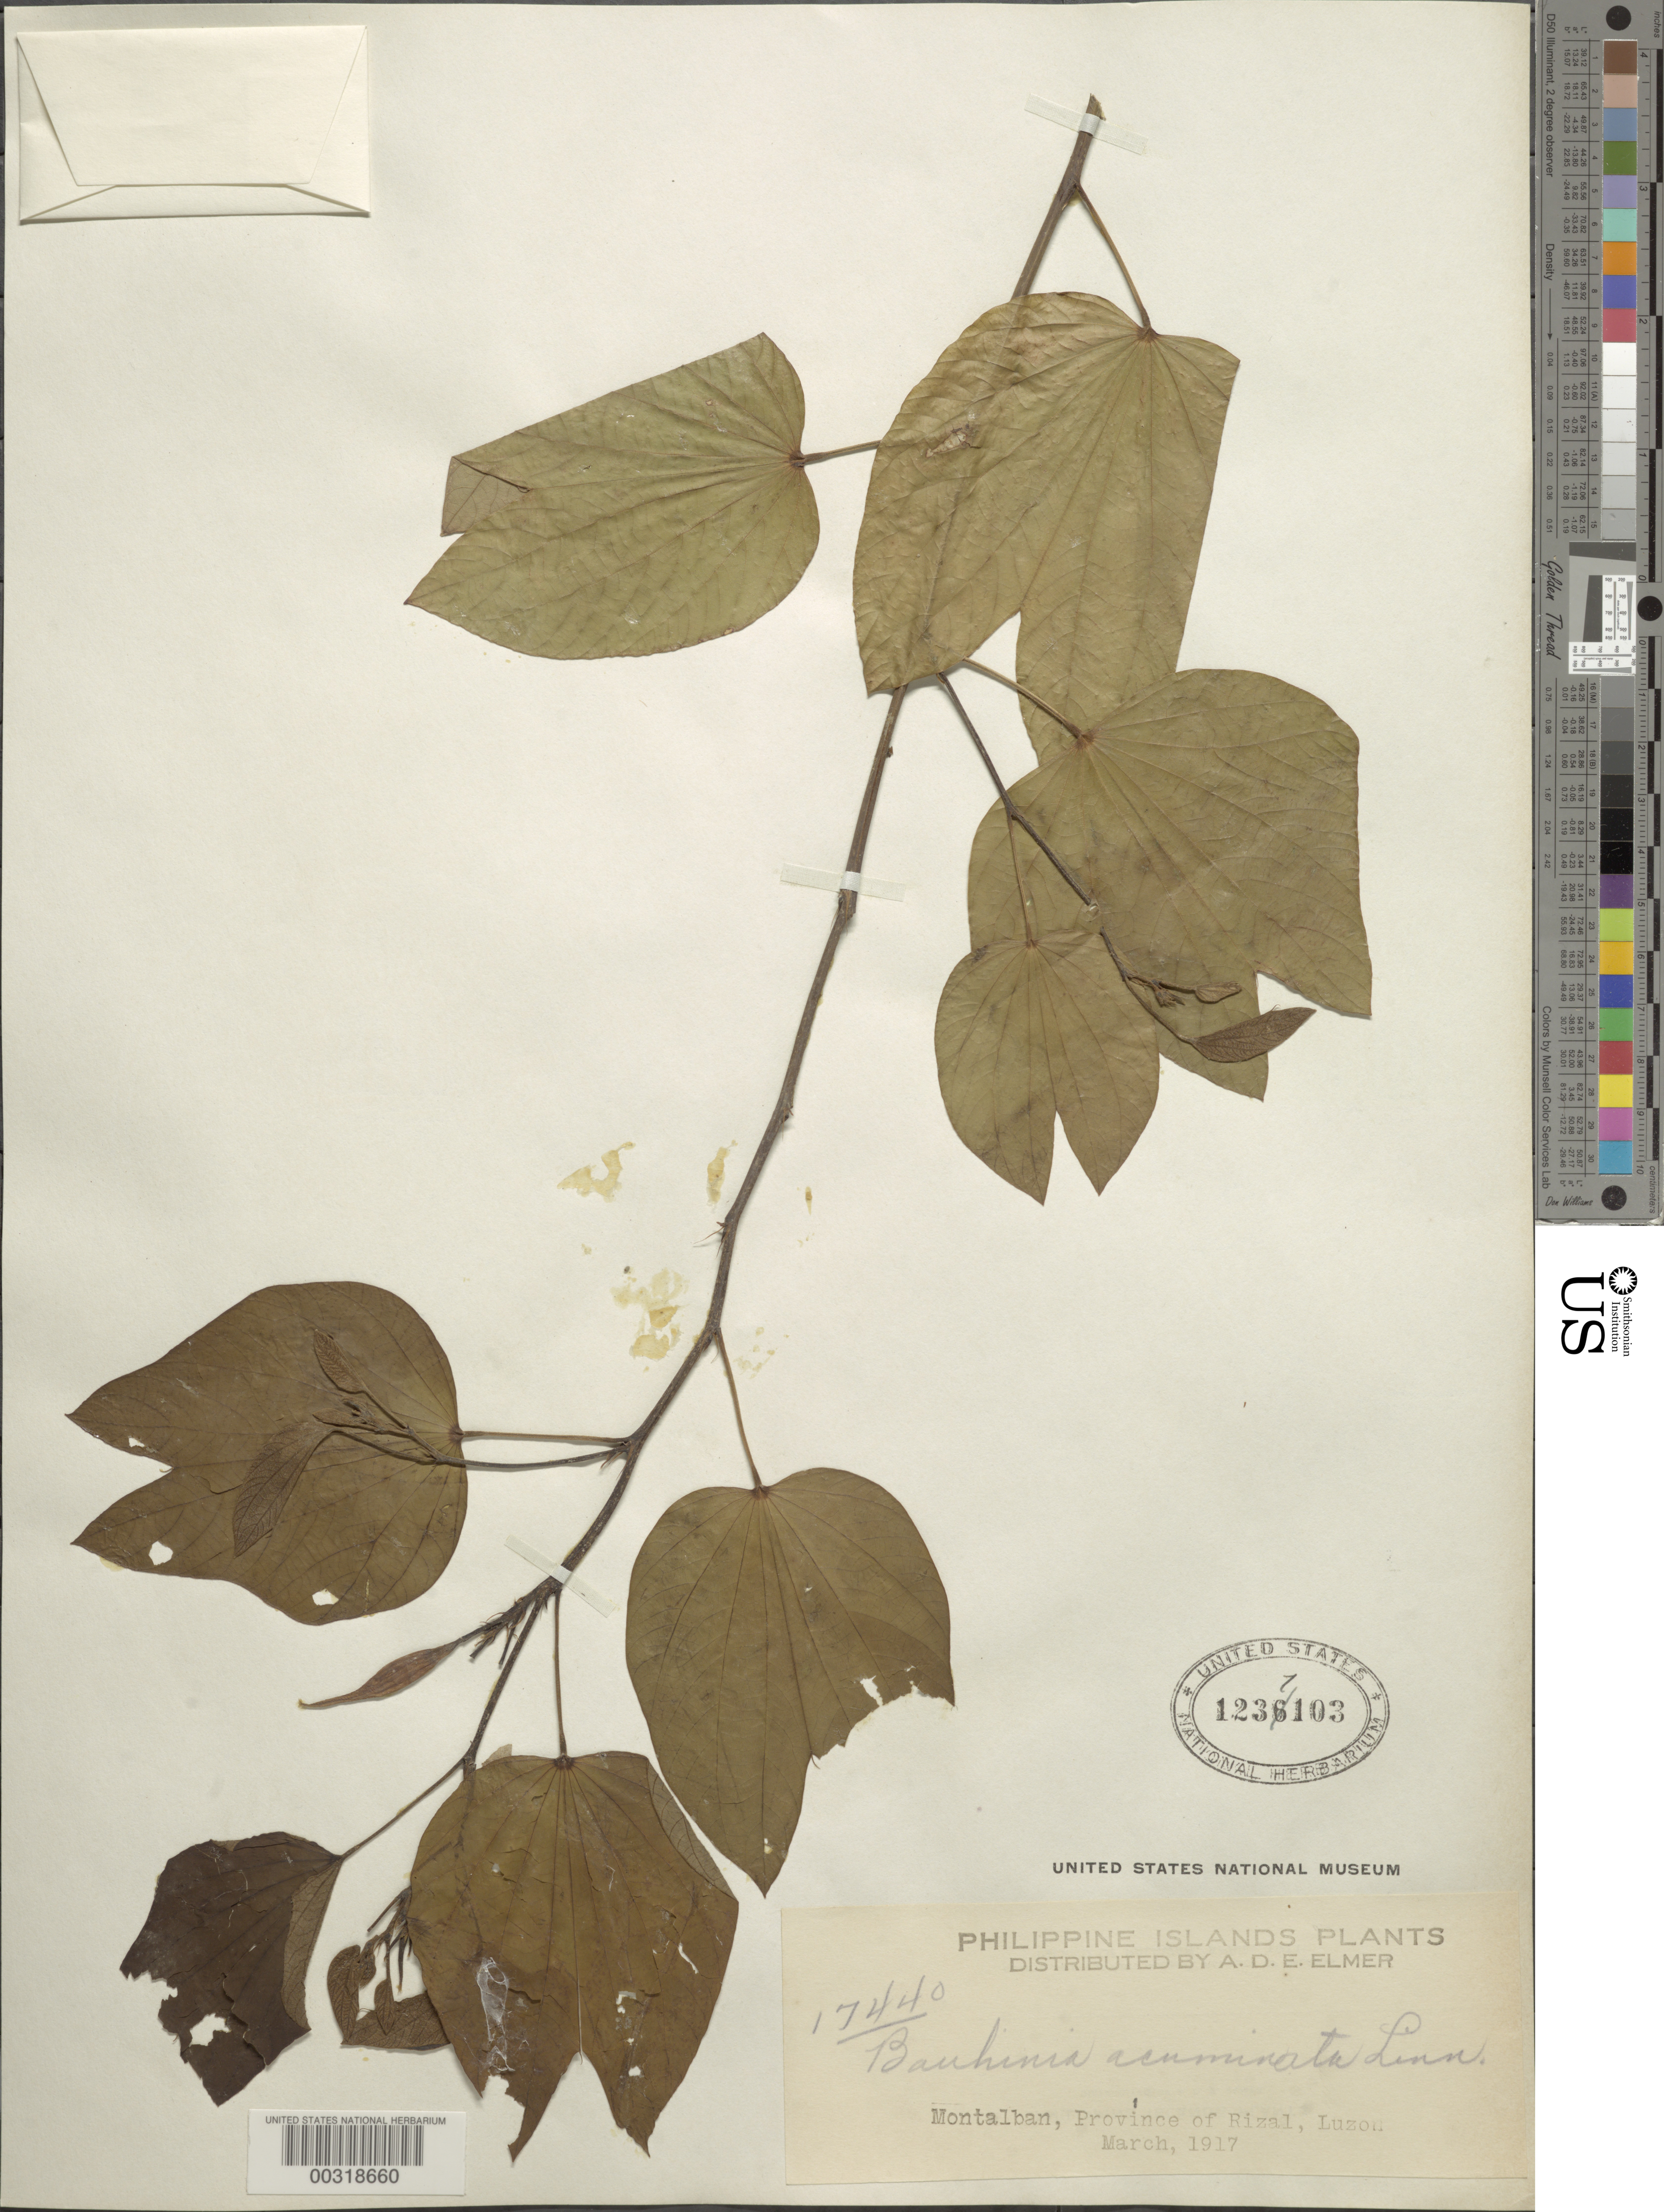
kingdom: Plantae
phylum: Tracheophyta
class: Magnoliopsida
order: Fabales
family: Fabaceae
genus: Bauhinia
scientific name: Bauhinia acuminata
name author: L.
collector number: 17440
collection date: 1917-03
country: Philippines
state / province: Calabarzon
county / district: Rizal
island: Luzon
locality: Montalban, Luzon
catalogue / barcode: US 1237103